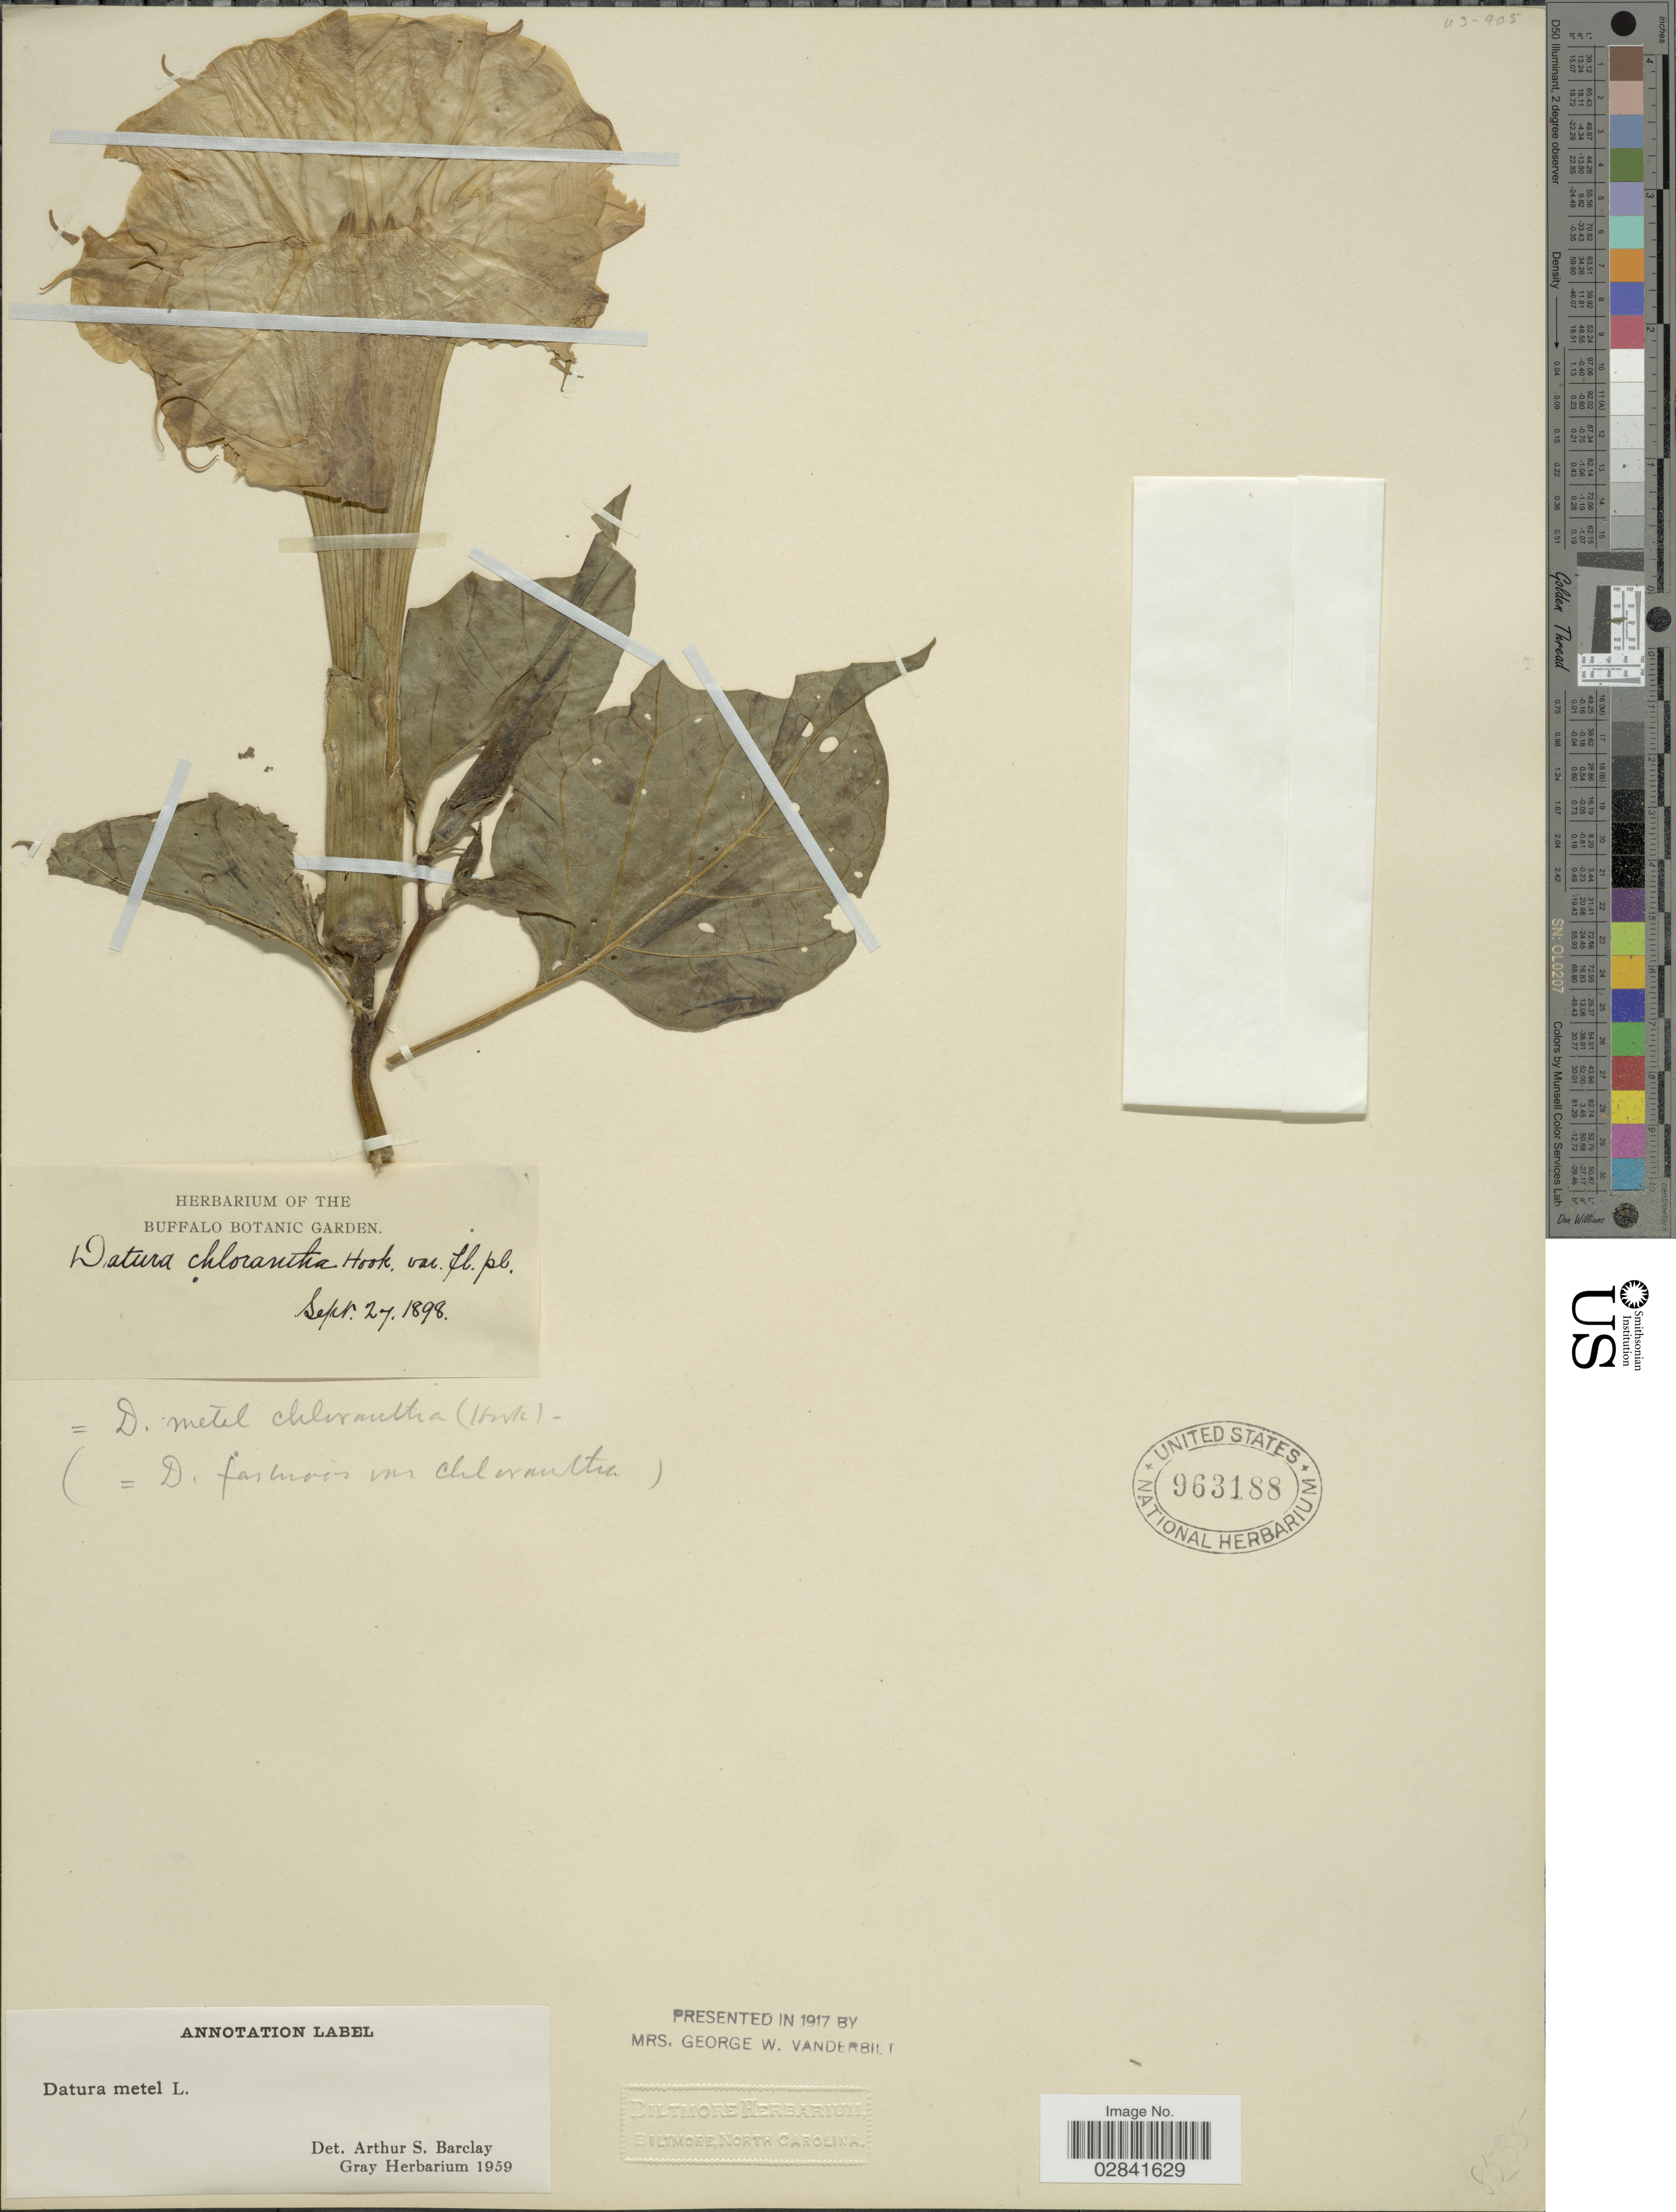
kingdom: Plantae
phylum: Tracheophyta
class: Magnoliopsida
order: Solanales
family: Solanaceae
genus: Datura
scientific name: Datura metel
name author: L.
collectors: ex herb. Buffalo Botanic Garden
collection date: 1898-09-27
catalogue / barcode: US 963188